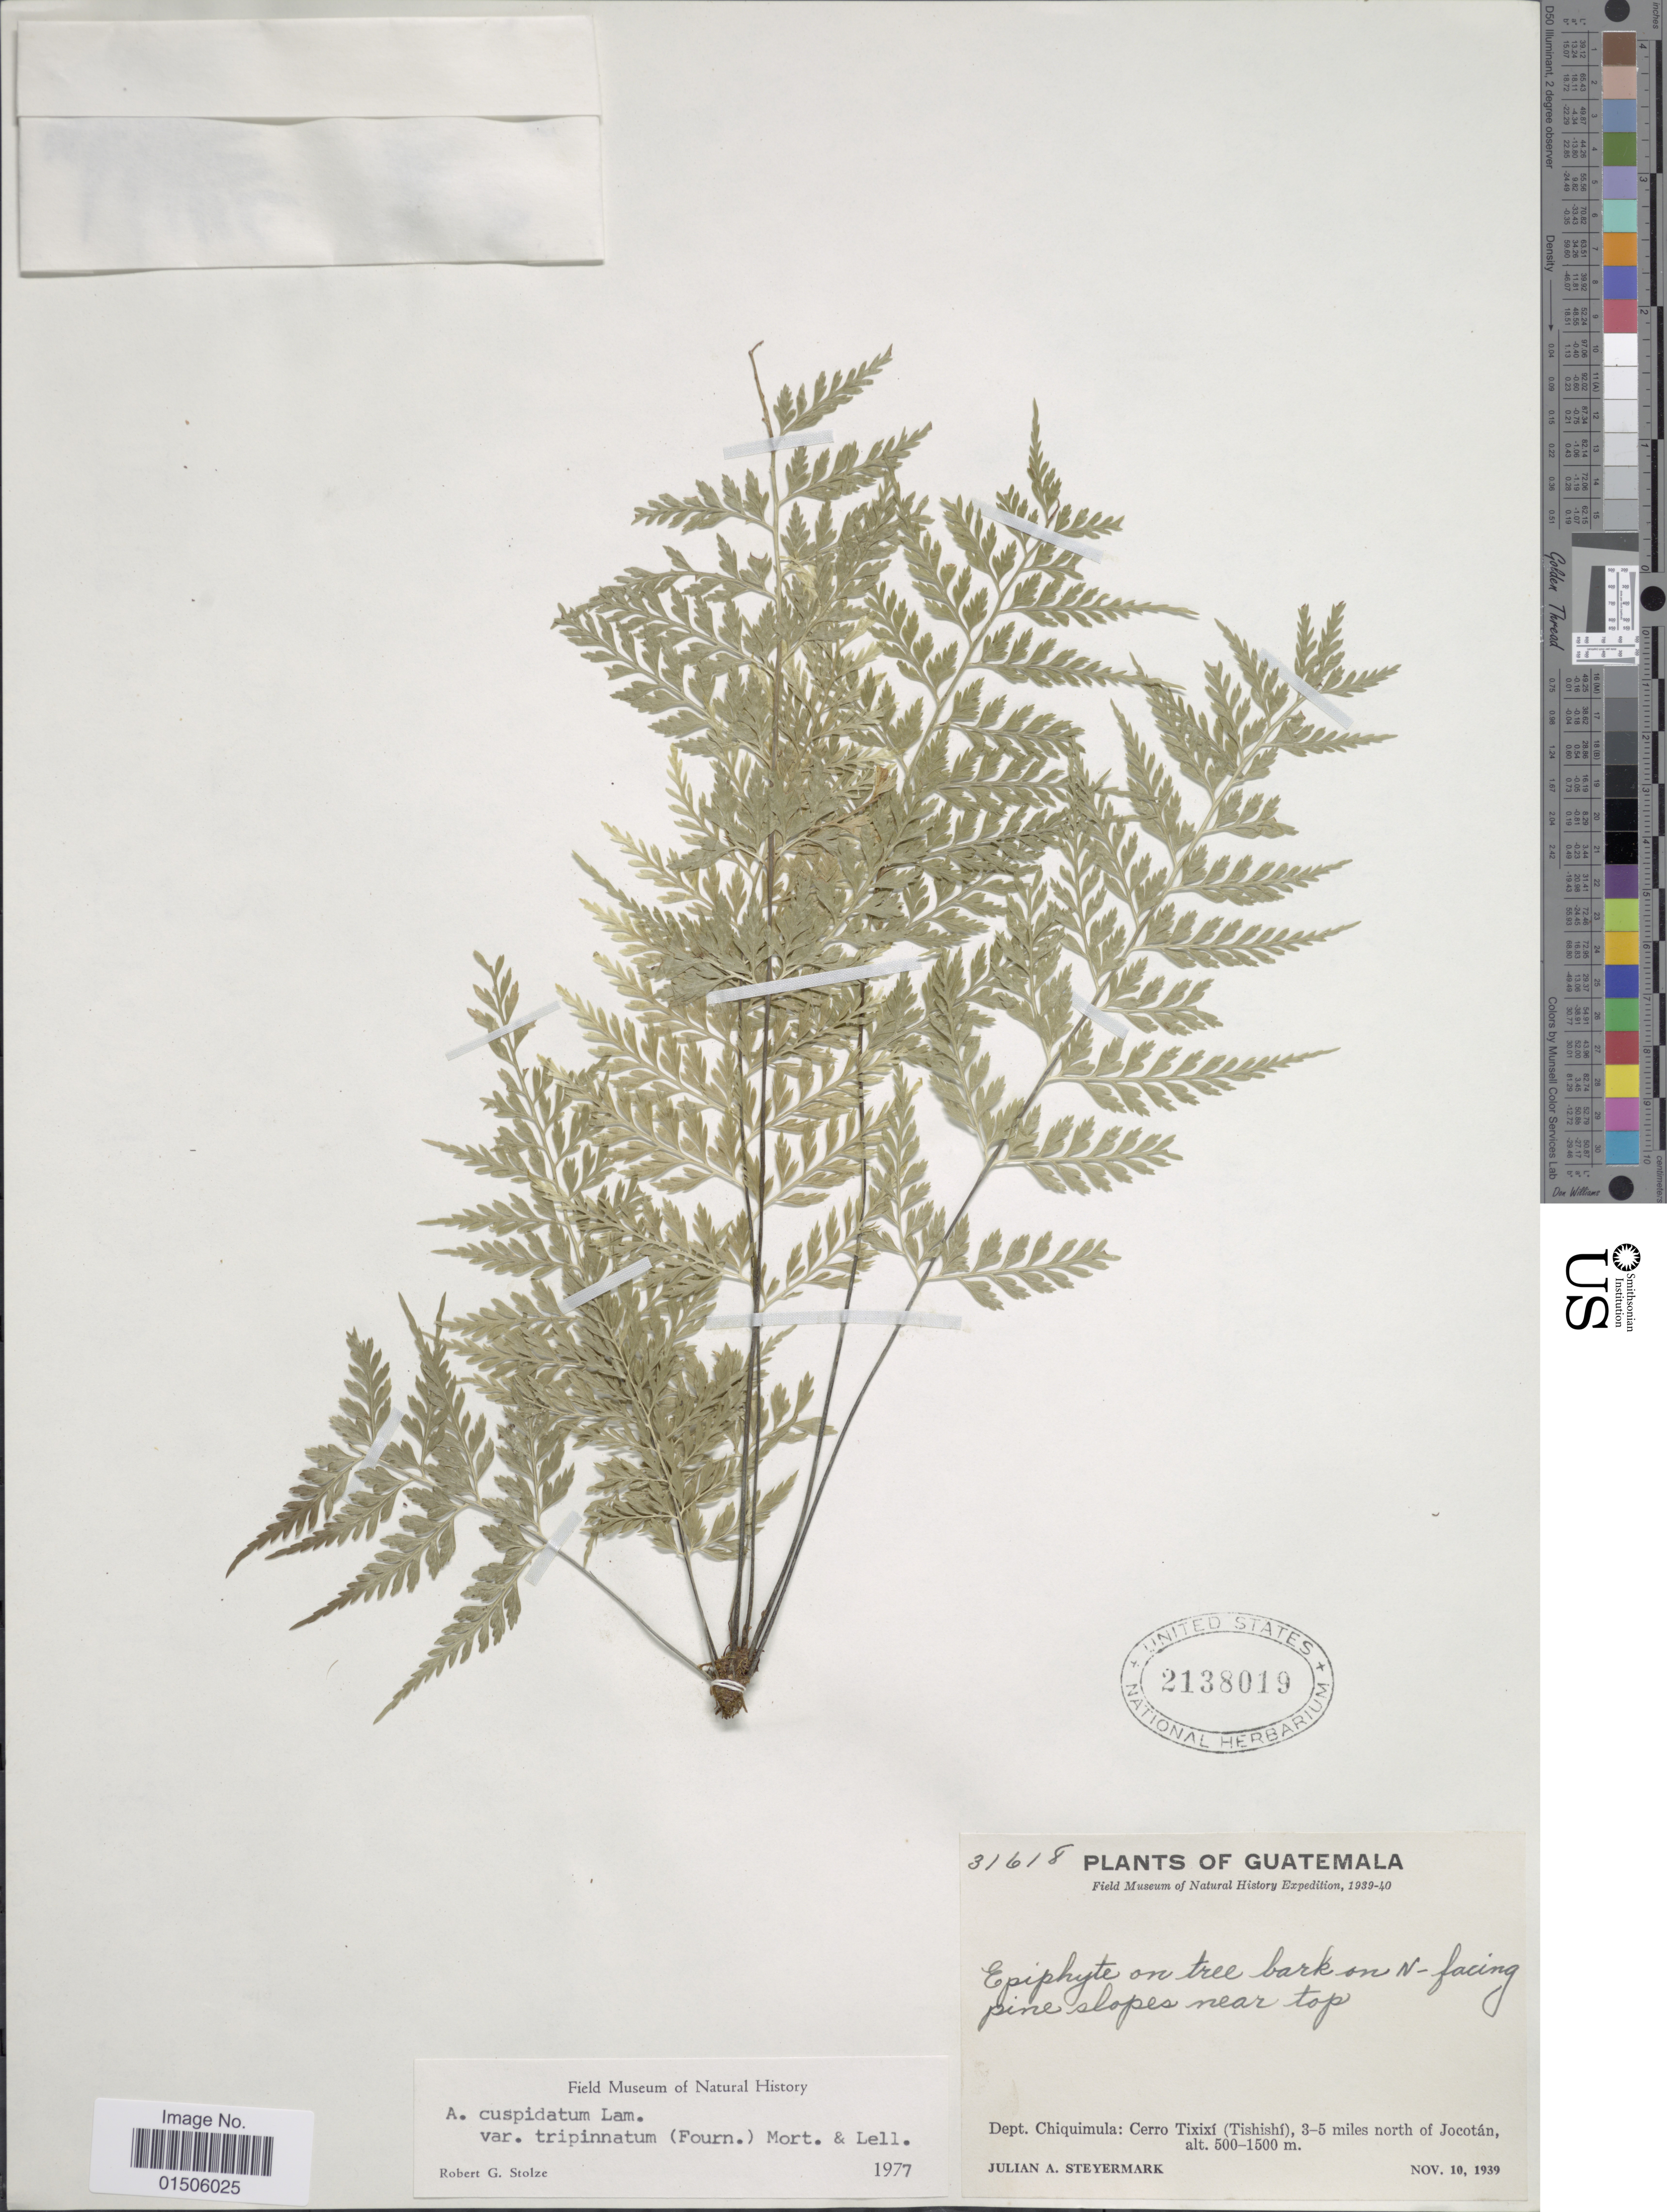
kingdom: Plantae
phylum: Tracheophyta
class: Polypodiopsida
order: Polypodiales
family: Aspleniaceae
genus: Asplenium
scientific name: Asplenium cuspidatum var. tripinnatum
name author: (E. Fourn.) C.V. Morton & Lellinger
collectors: J. Steyermark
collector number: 31618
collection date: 1939-11-10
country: Guatemala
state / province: Chiquimula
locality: Dept. Chiquimula: Cerro Tixixi (Tishishi), 3-5 miles north of Jocotan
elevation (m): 500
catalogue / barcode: US 2138019